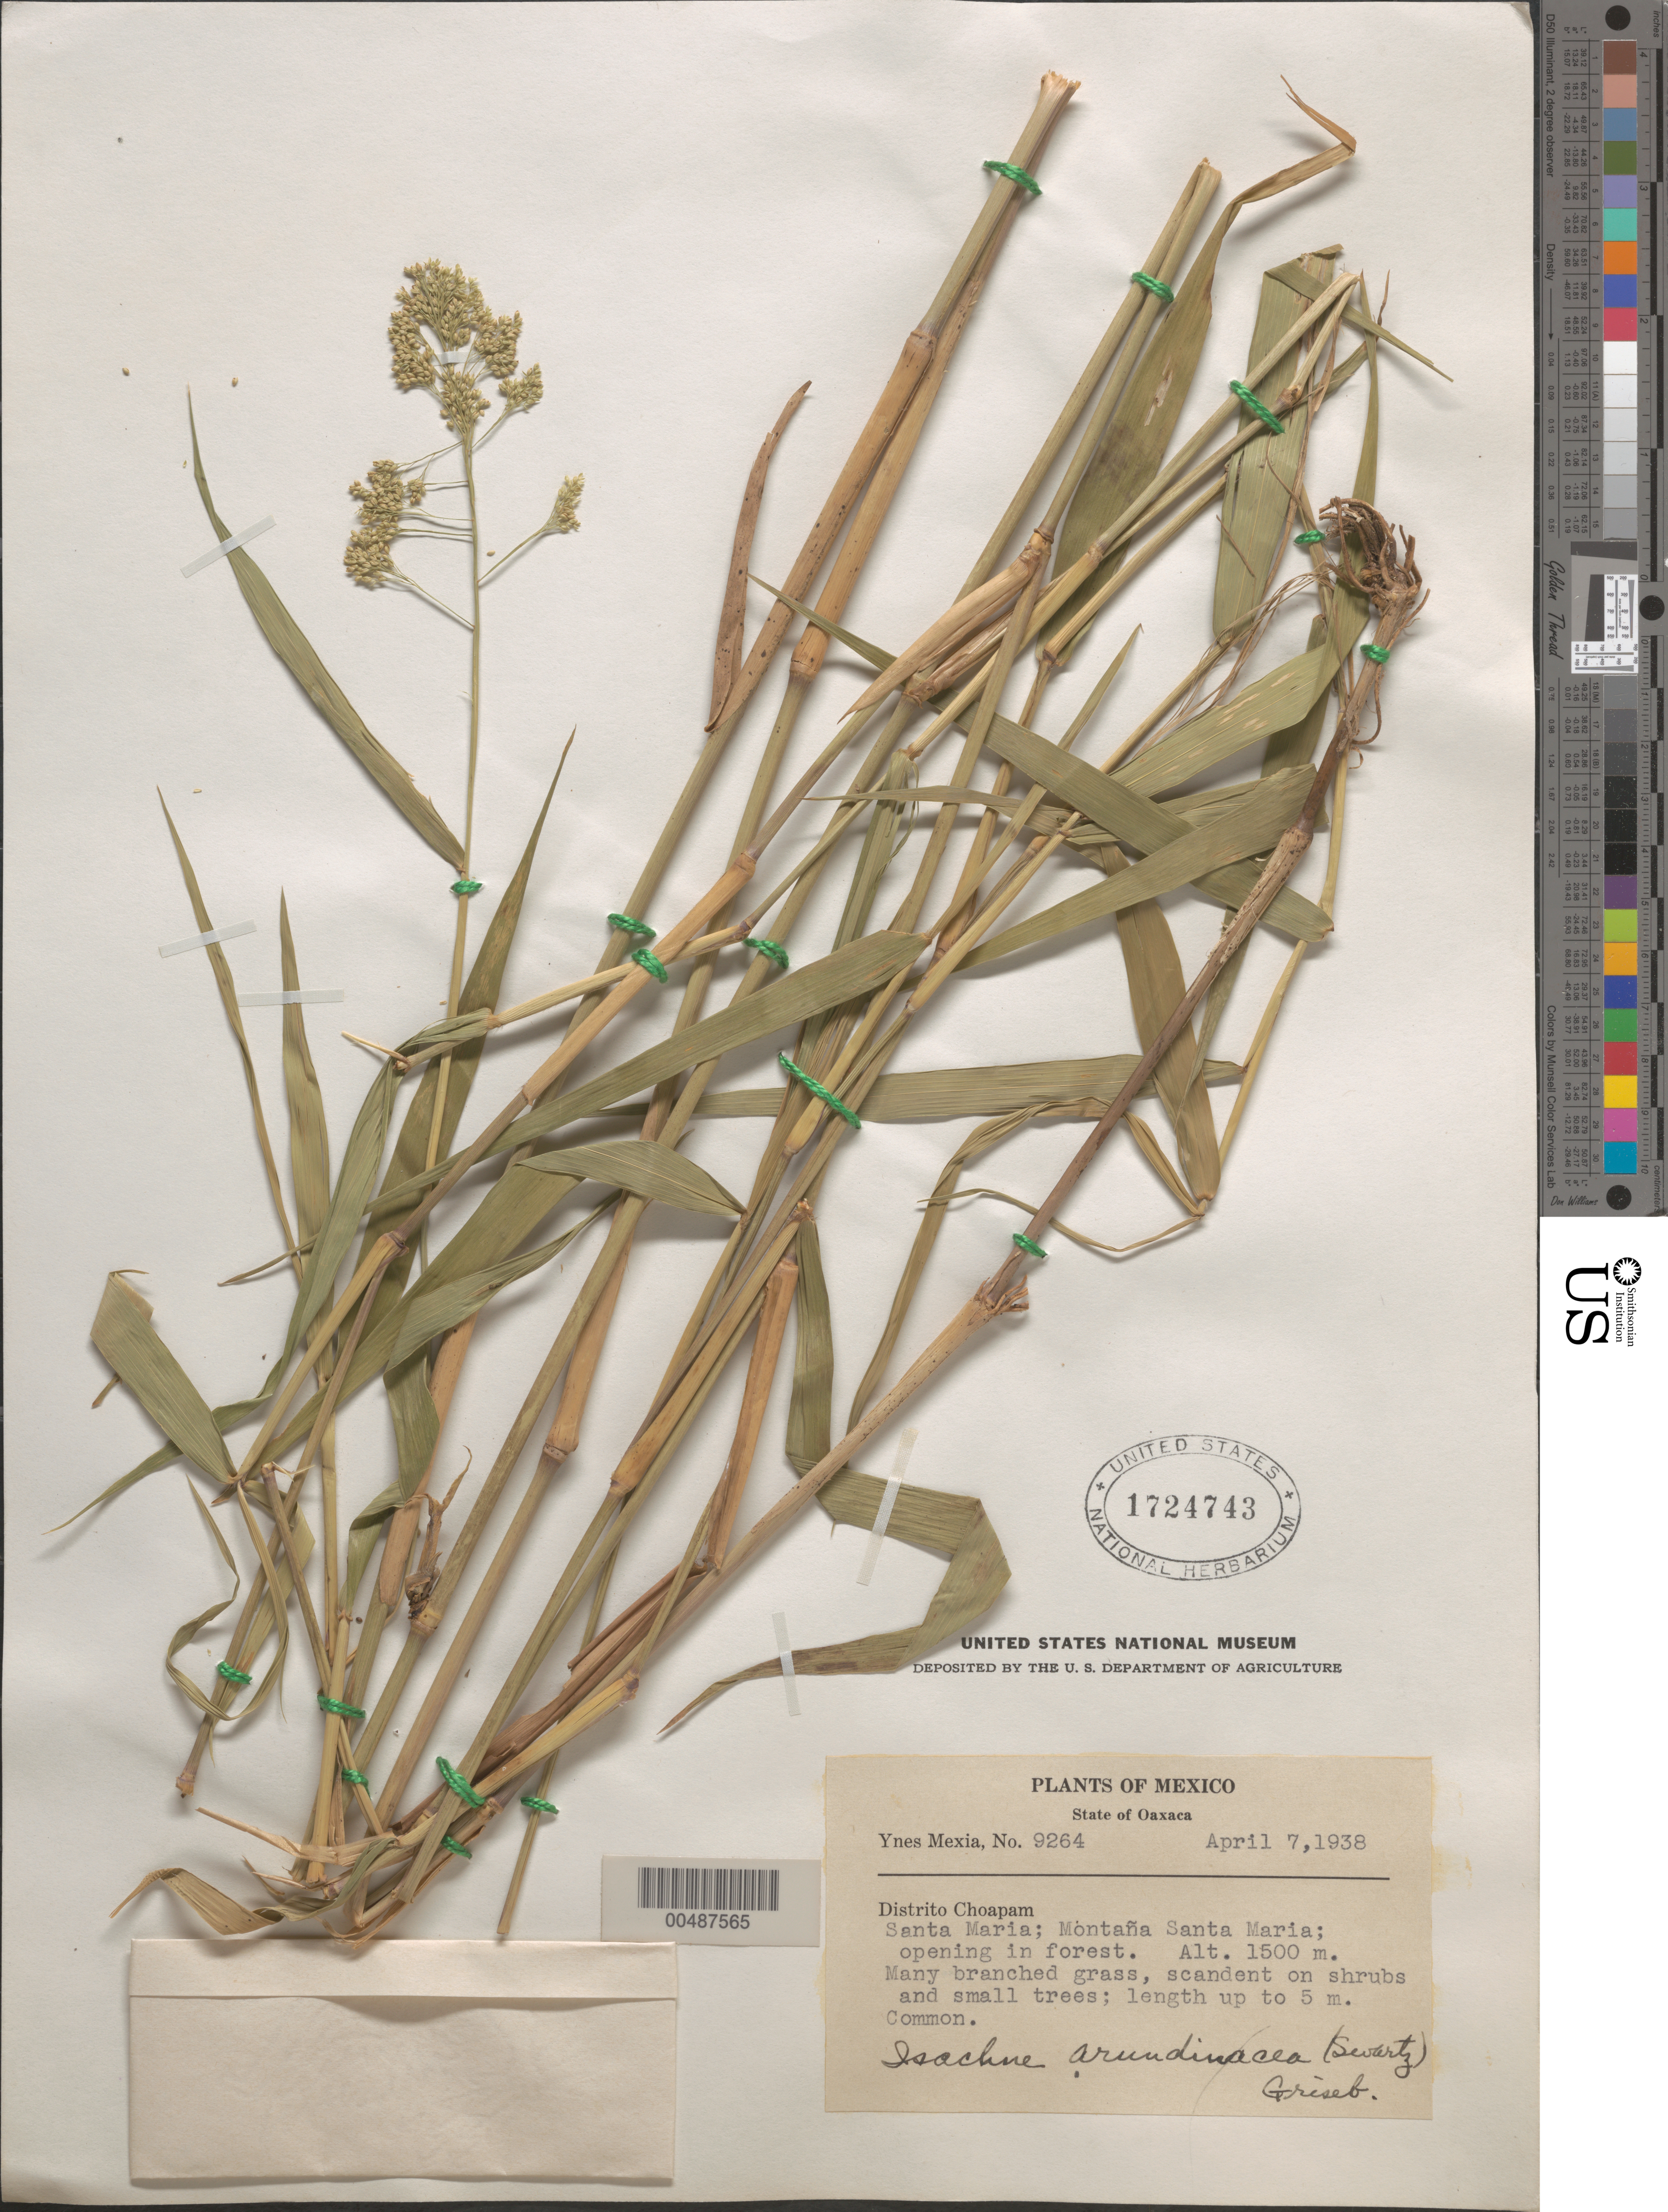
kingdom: Plantae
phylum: Tracheophyta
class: Liliopsida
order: Poales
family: Poaceae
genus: Isachne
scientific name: Isachne arundinacea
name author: (Sw.) Griseb.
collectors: Y. Mexia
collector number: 9264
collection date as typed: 7 Apr 1938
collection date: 1938-04-07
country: Mexico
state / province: Oaxaca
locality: Dist Choapam, Santa Maria; Monta¤a Santa Maria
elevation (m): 1500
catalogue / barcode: US 1724743